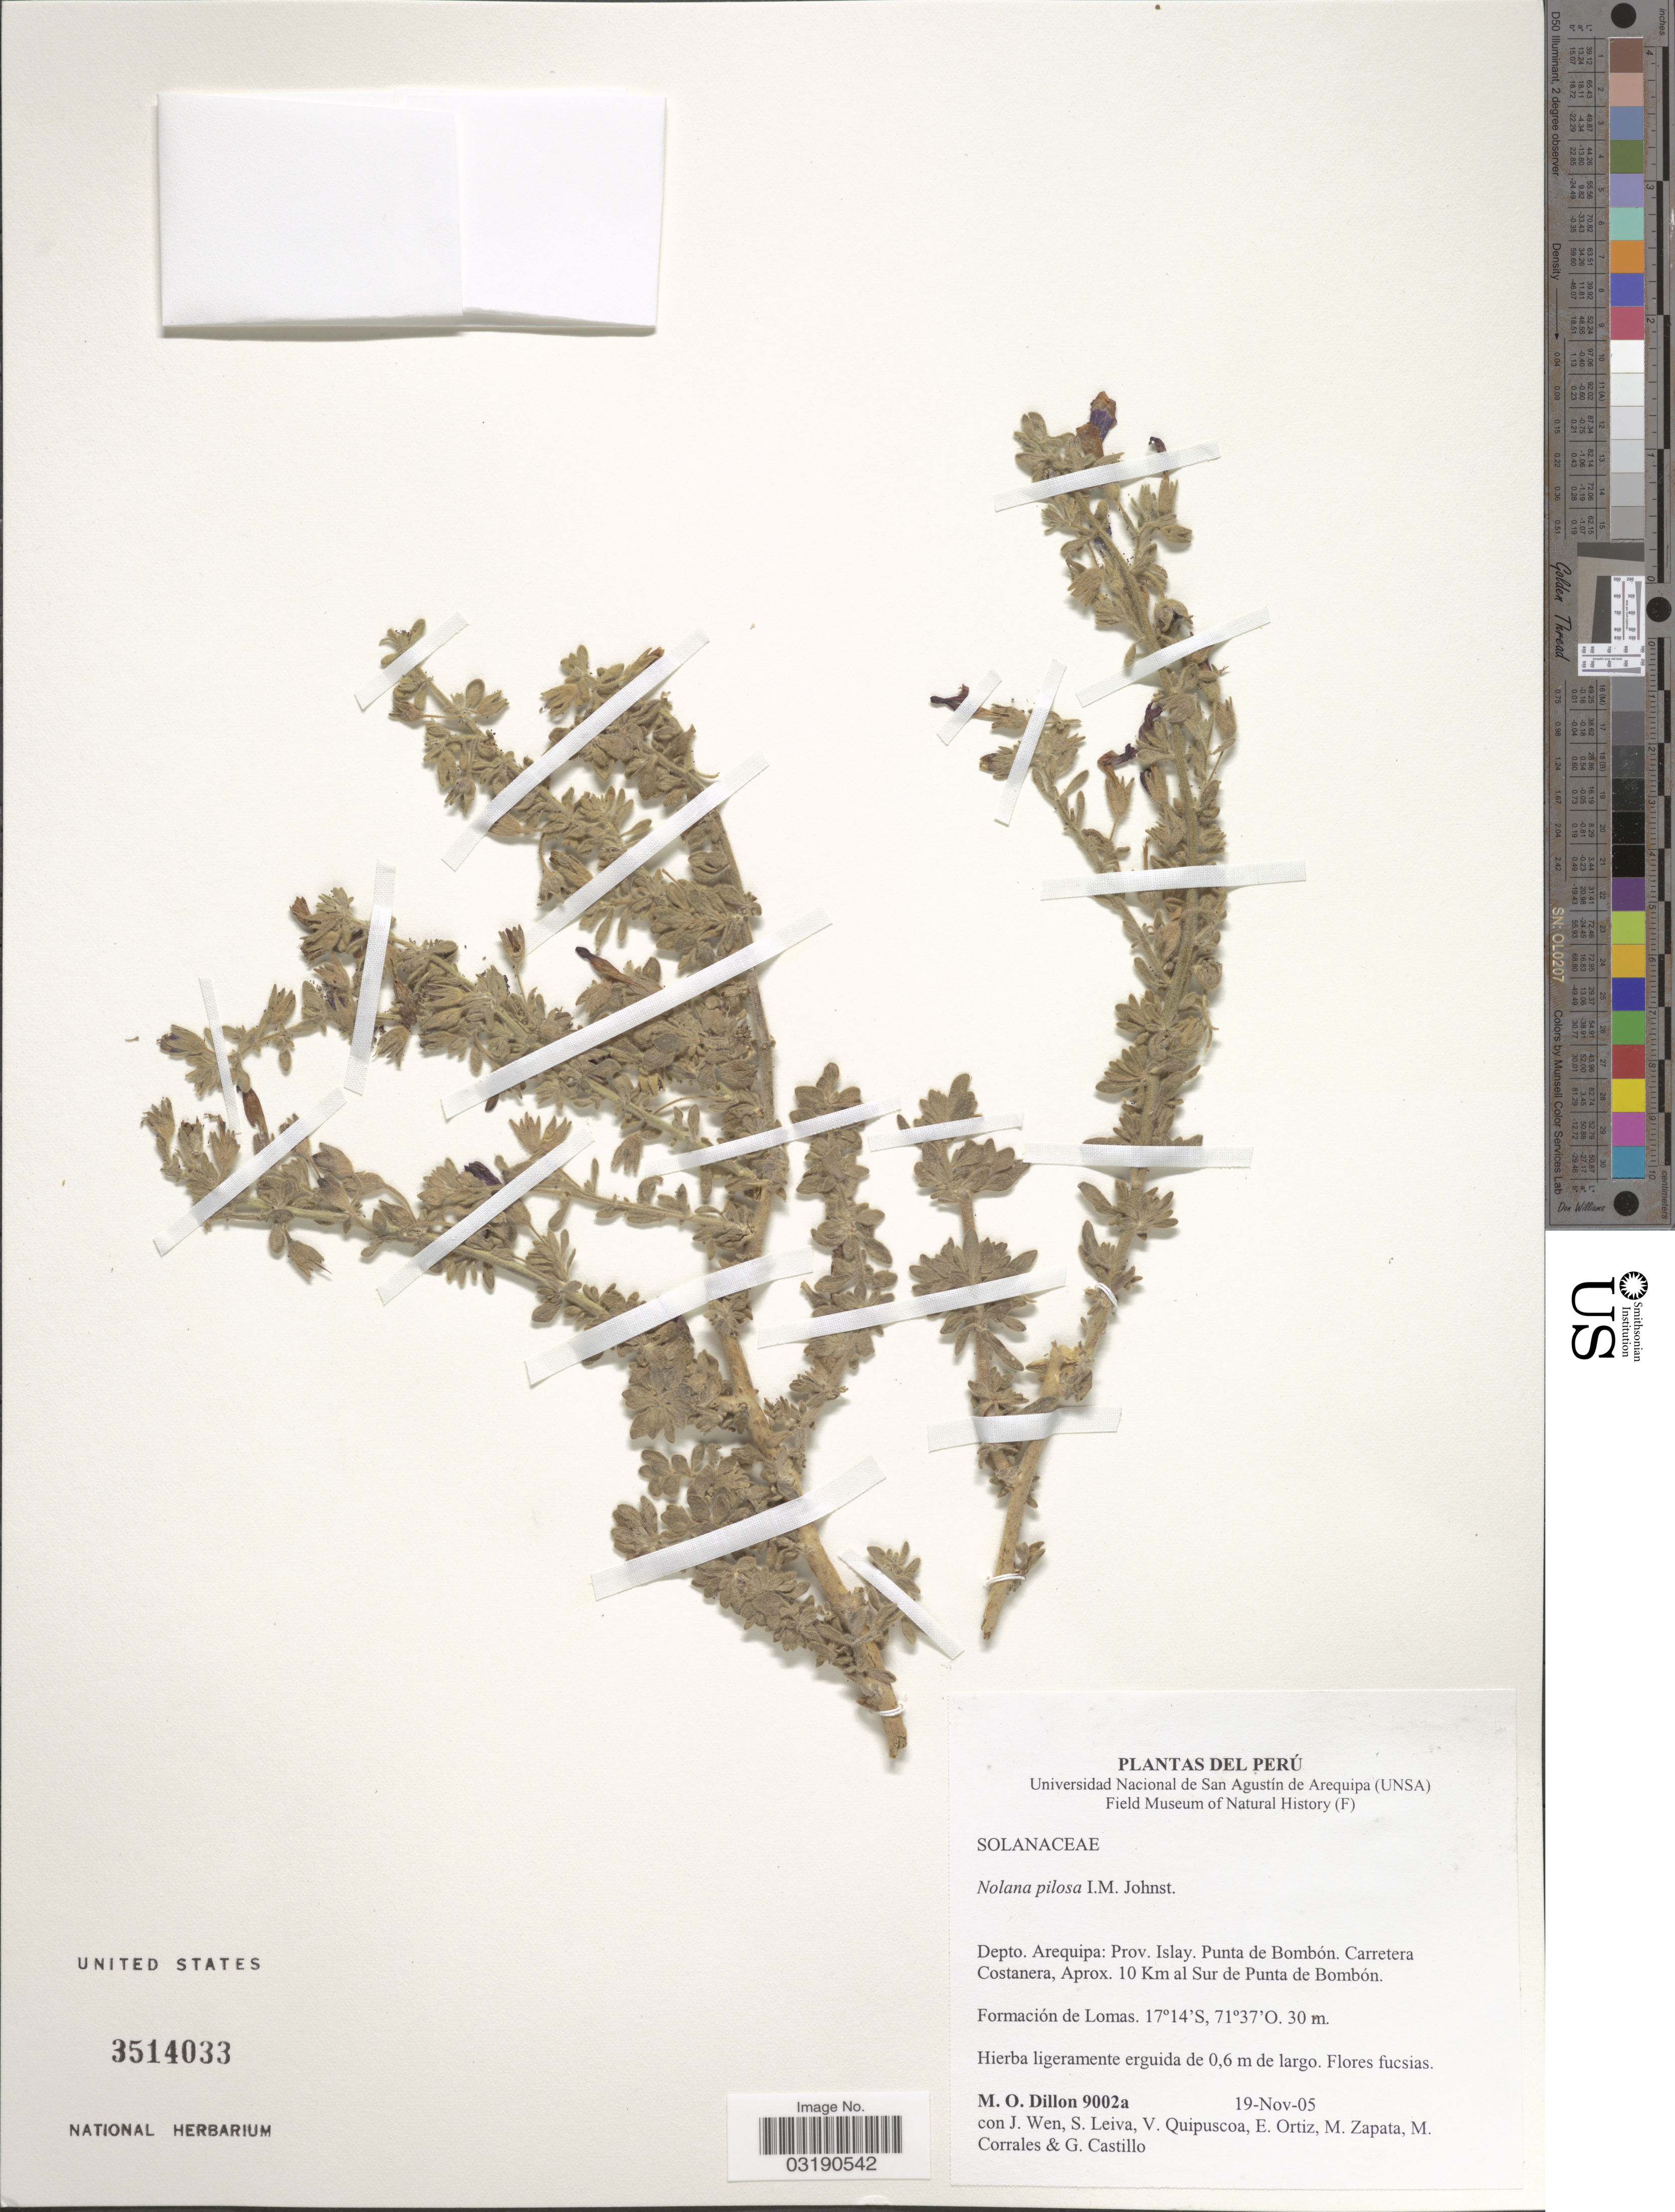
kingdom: Plantae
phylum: Tracheophyta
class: Magnoliopsida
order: Solanales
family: Solanaceae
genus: Nolana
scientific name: Nolana pilosa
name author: I.M. Johnst.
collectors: M. O. Dillon, J. Wen, S. Leiva, V. Quipuscoa & et al.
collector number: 9002a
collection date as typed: Transcribed d/m/y: 19/11/5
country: Peru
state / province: Arequipa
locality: Depto. Arequipa: Prov. Islay, Punta de Bombón. Carretera Costanera, Aprox. 10 Km al Sur de Punta de Bombón.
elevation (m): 30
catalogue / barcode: US 3514033